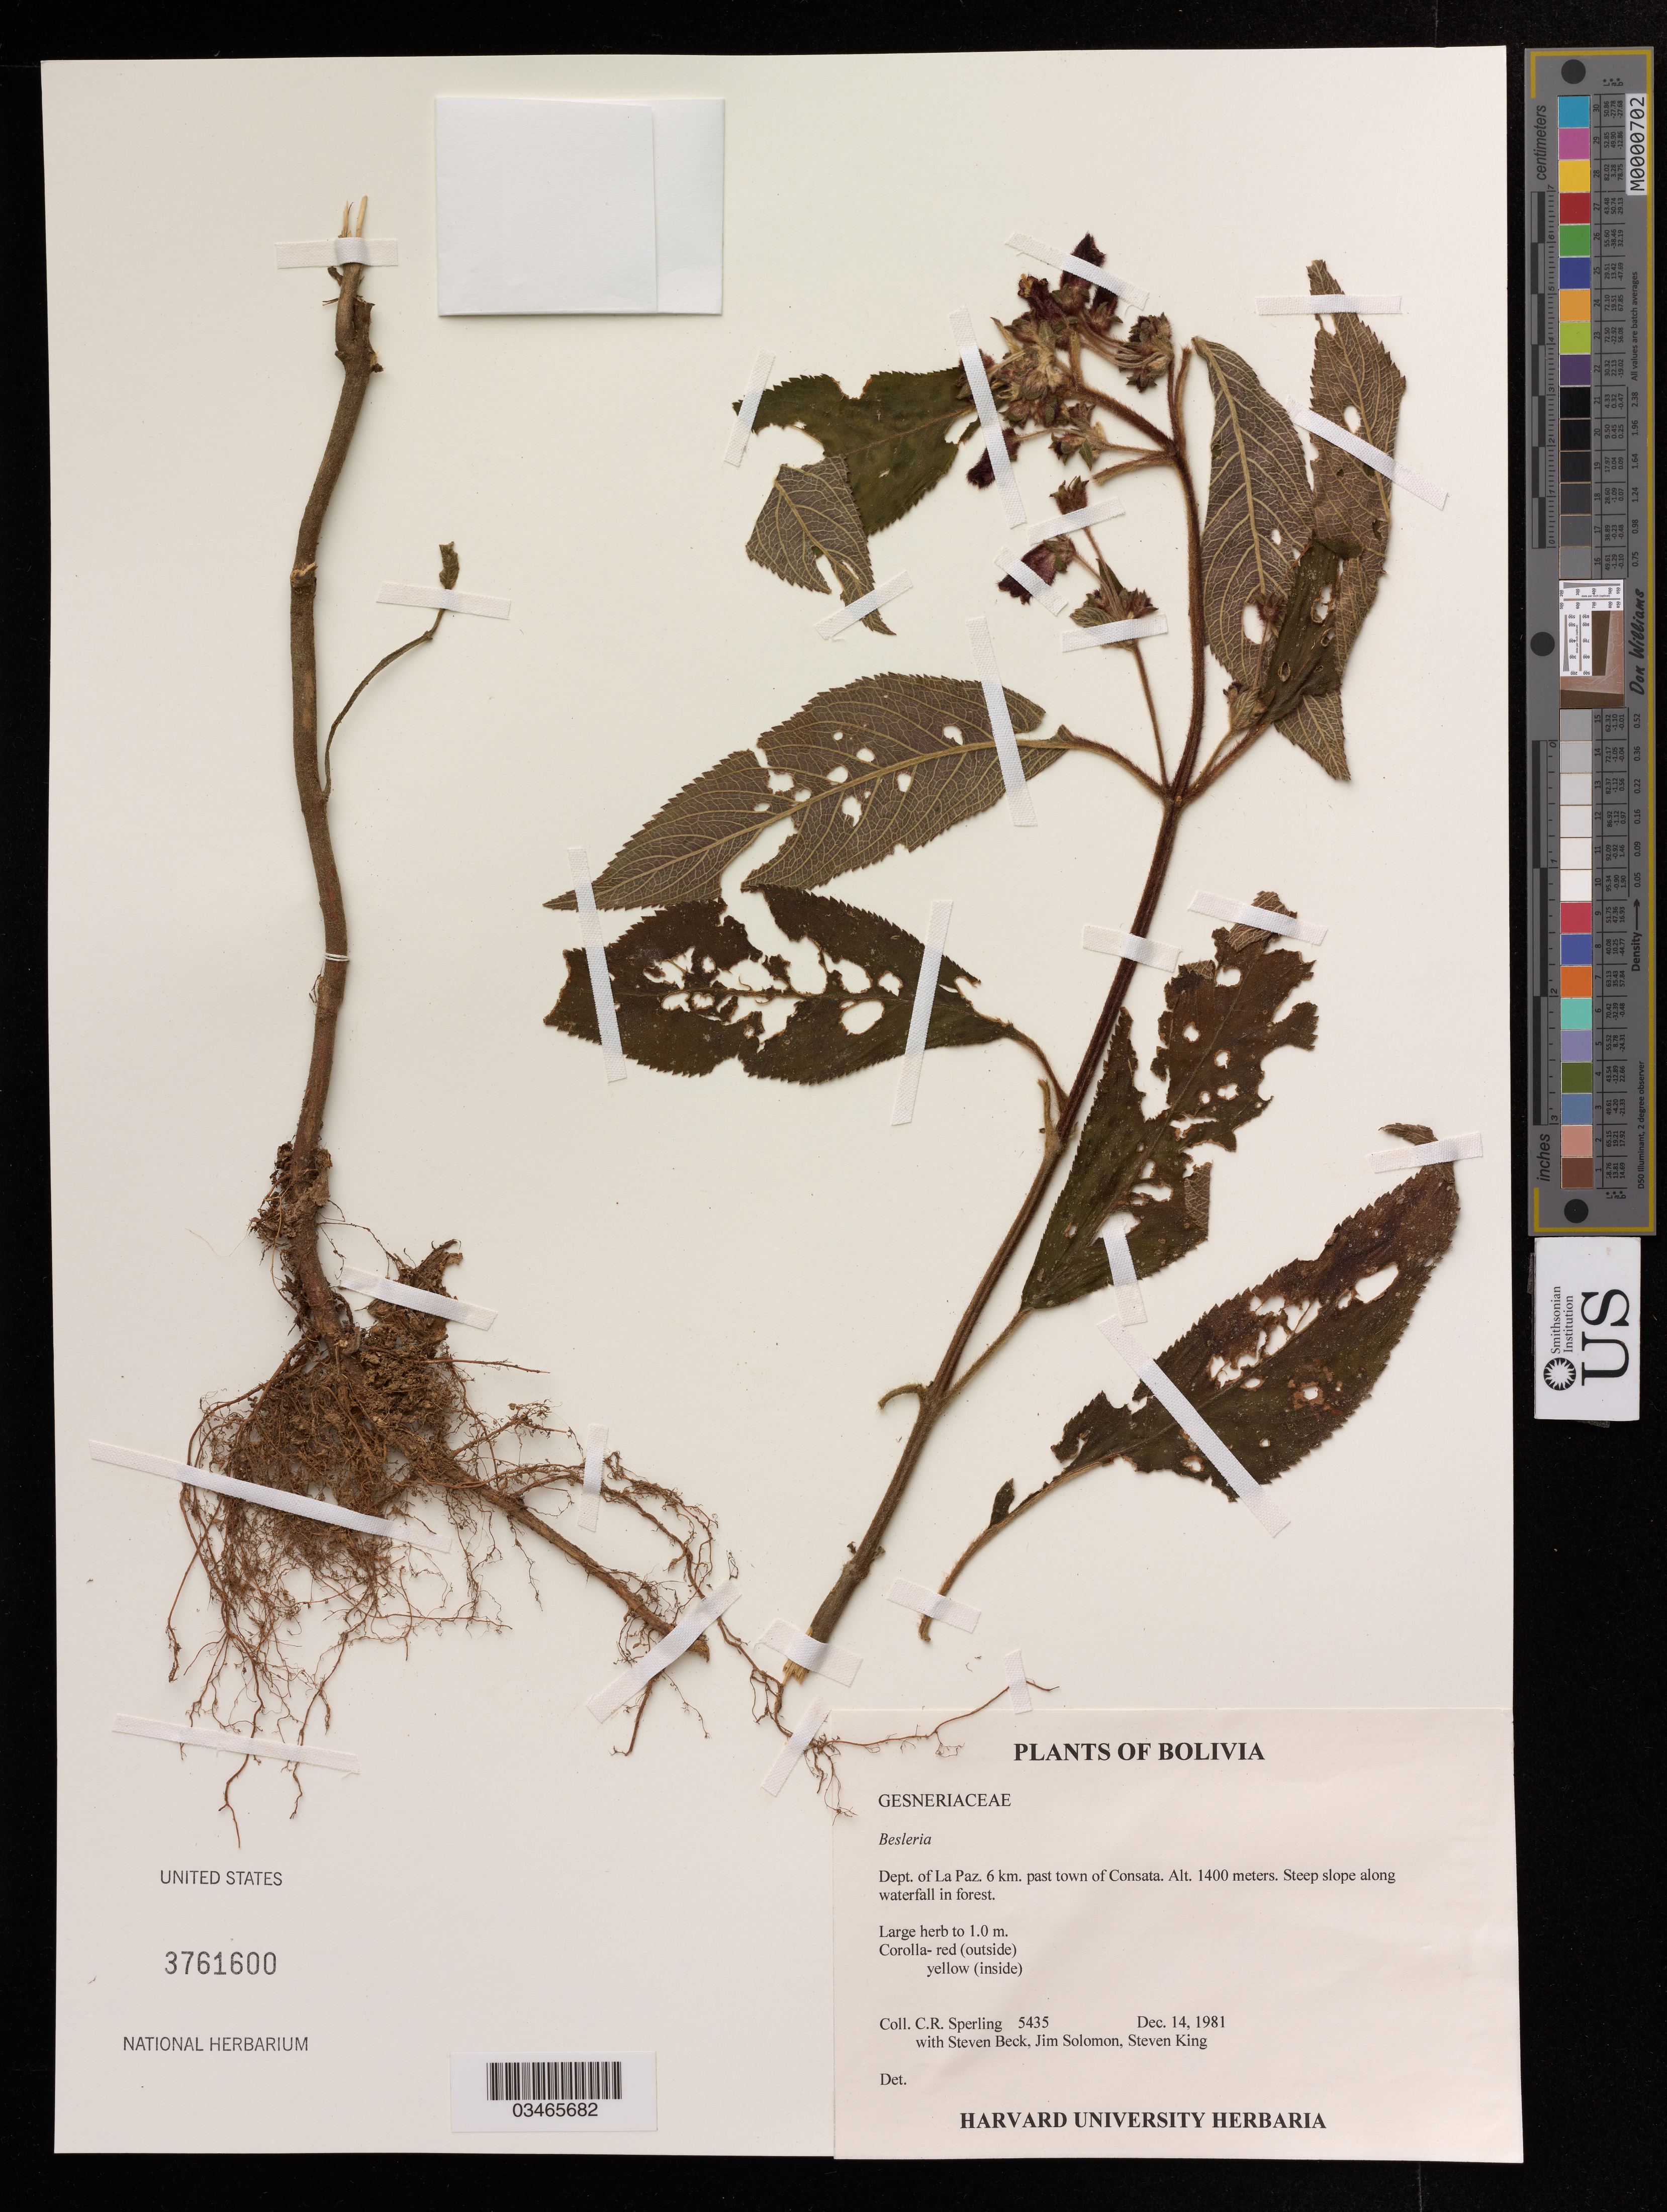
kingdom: Plantae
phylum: Tracheophyta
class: Magnoliopsida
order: Lamiales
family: Gesneriaceae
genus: Besleria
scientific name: Besleria sp.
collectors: C. R. Sperling, S. Beck & J. Solomon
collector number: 5435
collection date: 1981-12-14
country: Bolivia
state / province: La Paz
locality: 6 km. past town of Consata.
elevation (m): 1400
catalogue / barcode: US 3761600